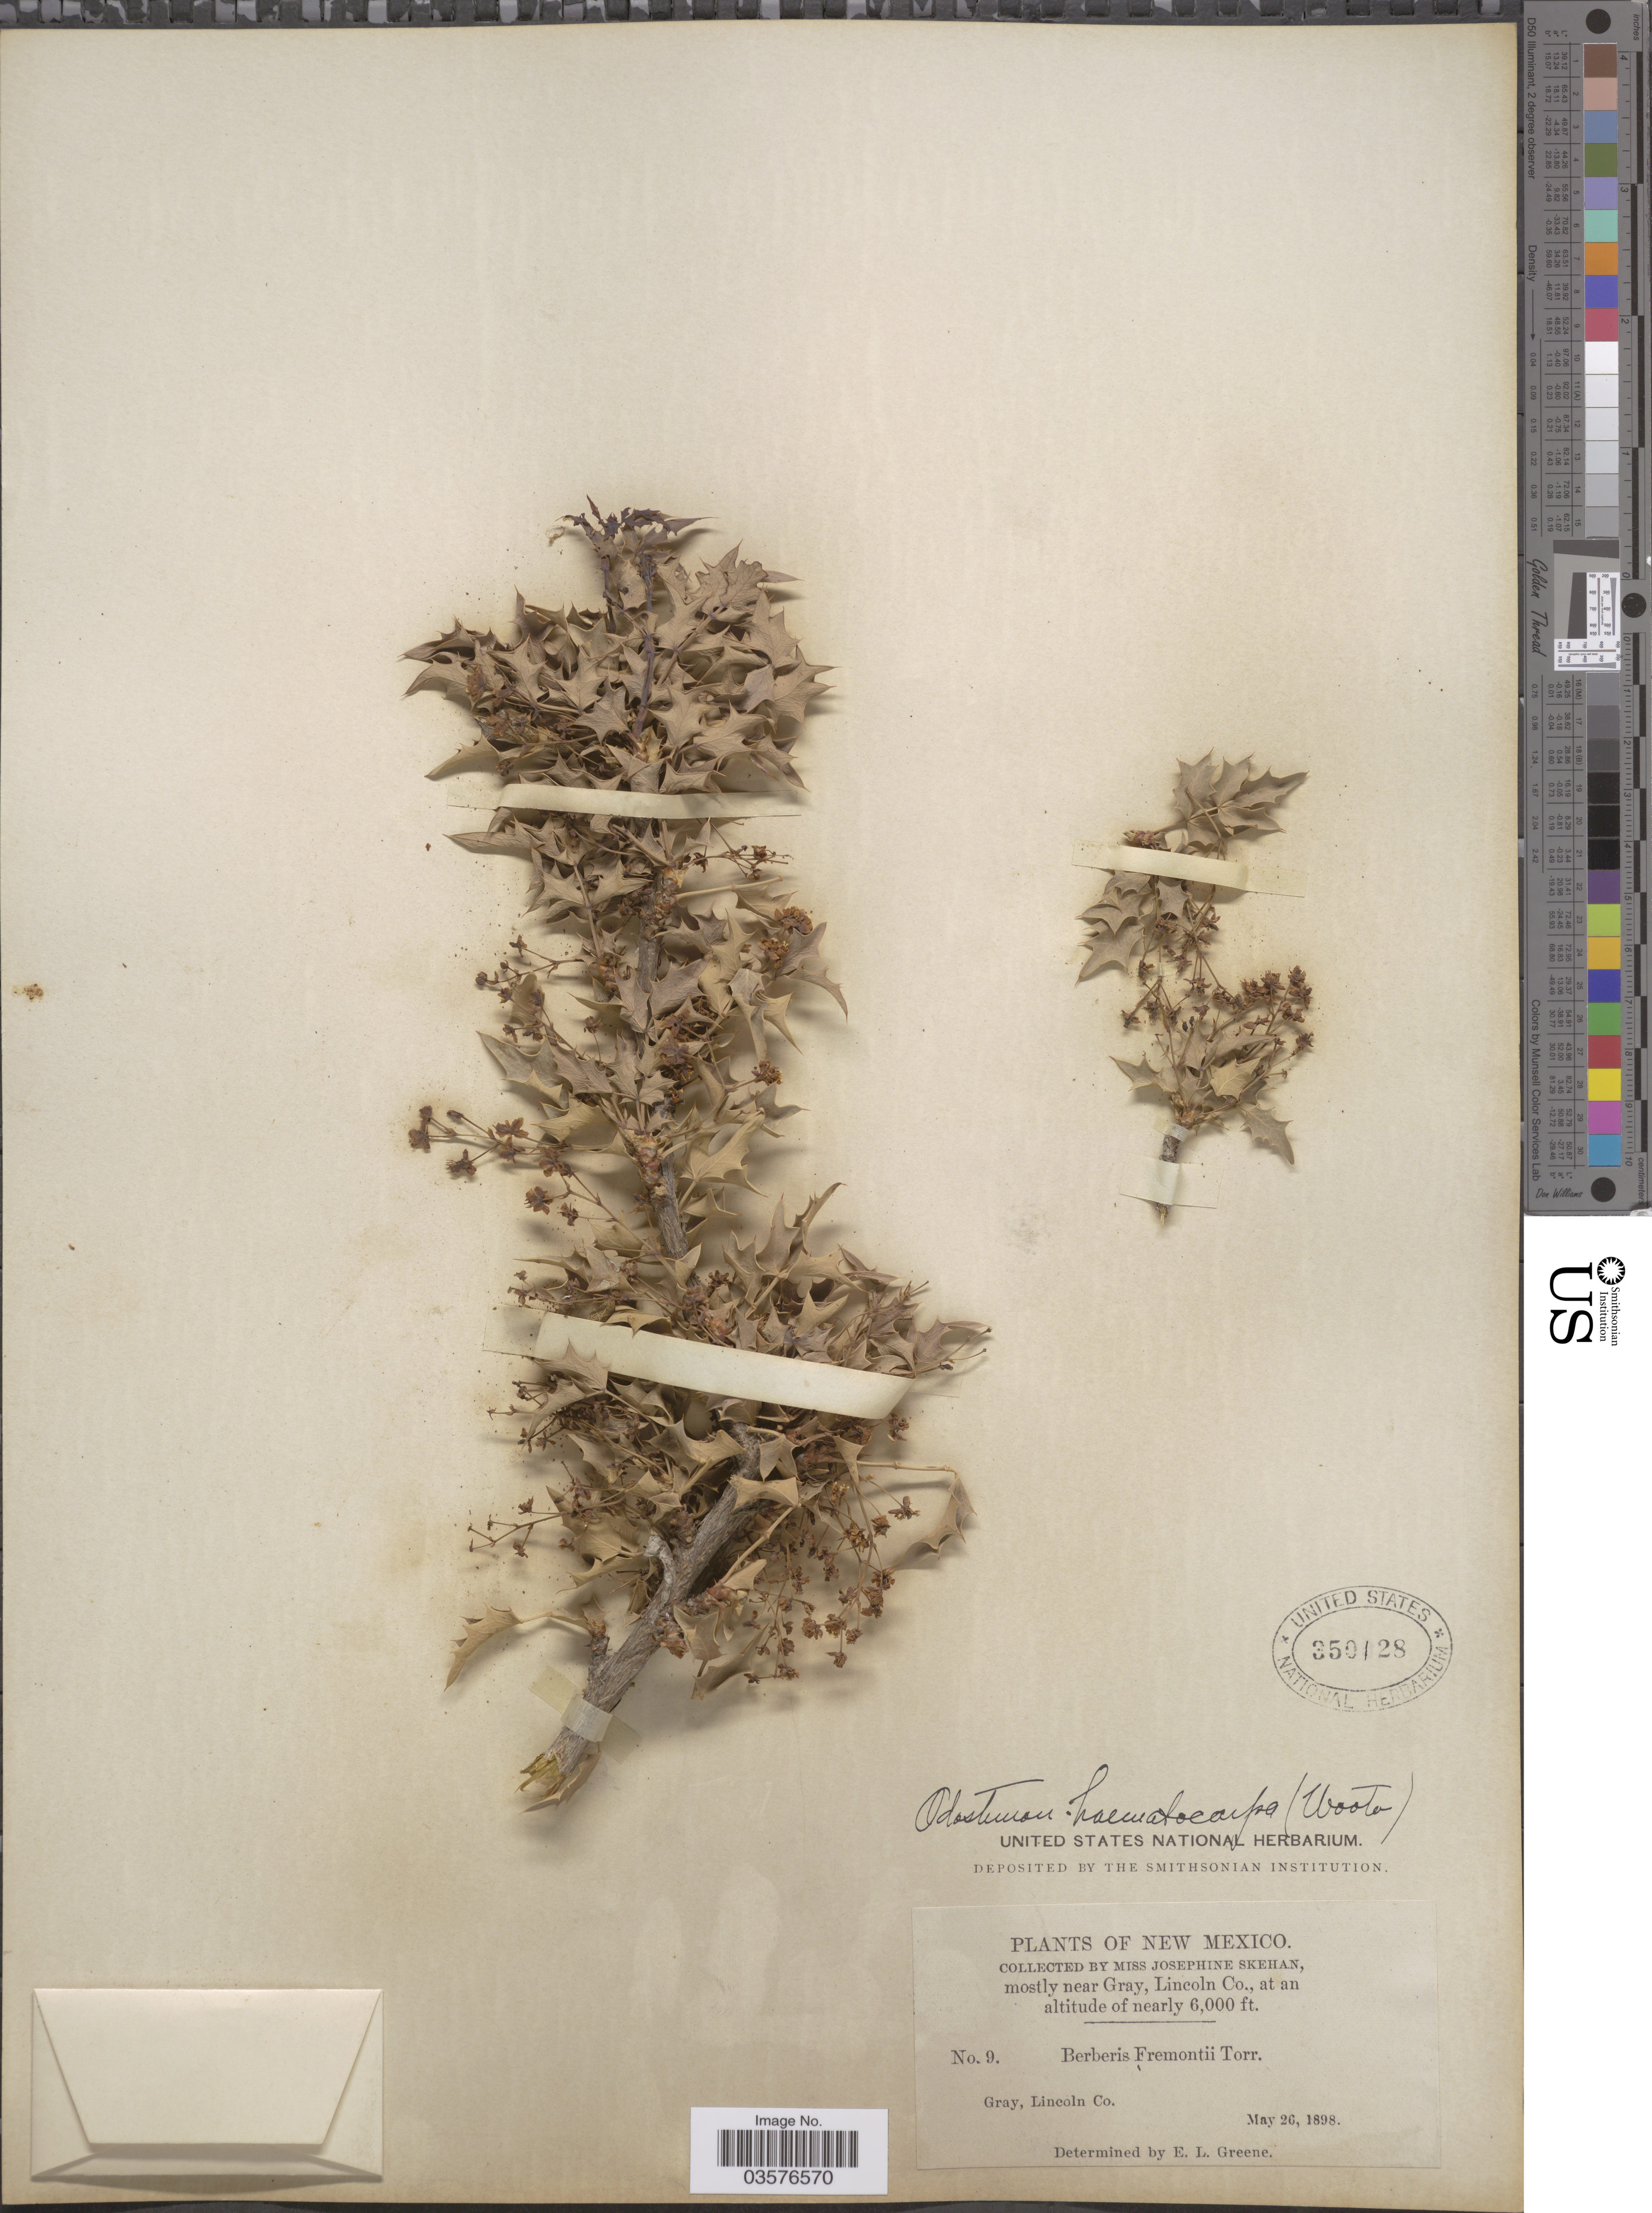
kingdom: Plantae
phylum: Tracheophyta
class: Magnoliopsida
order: Ranunculales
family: Berberidaceae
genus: Mahonia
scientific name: Mahonia haematocarpa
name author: (Wooton) Fedde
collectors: J. Skehan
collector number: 9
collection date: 1898-05-26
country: United States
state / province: New Mexico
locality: Near Gray, Lincoln Co.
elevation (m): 1829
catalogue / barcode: US 350128